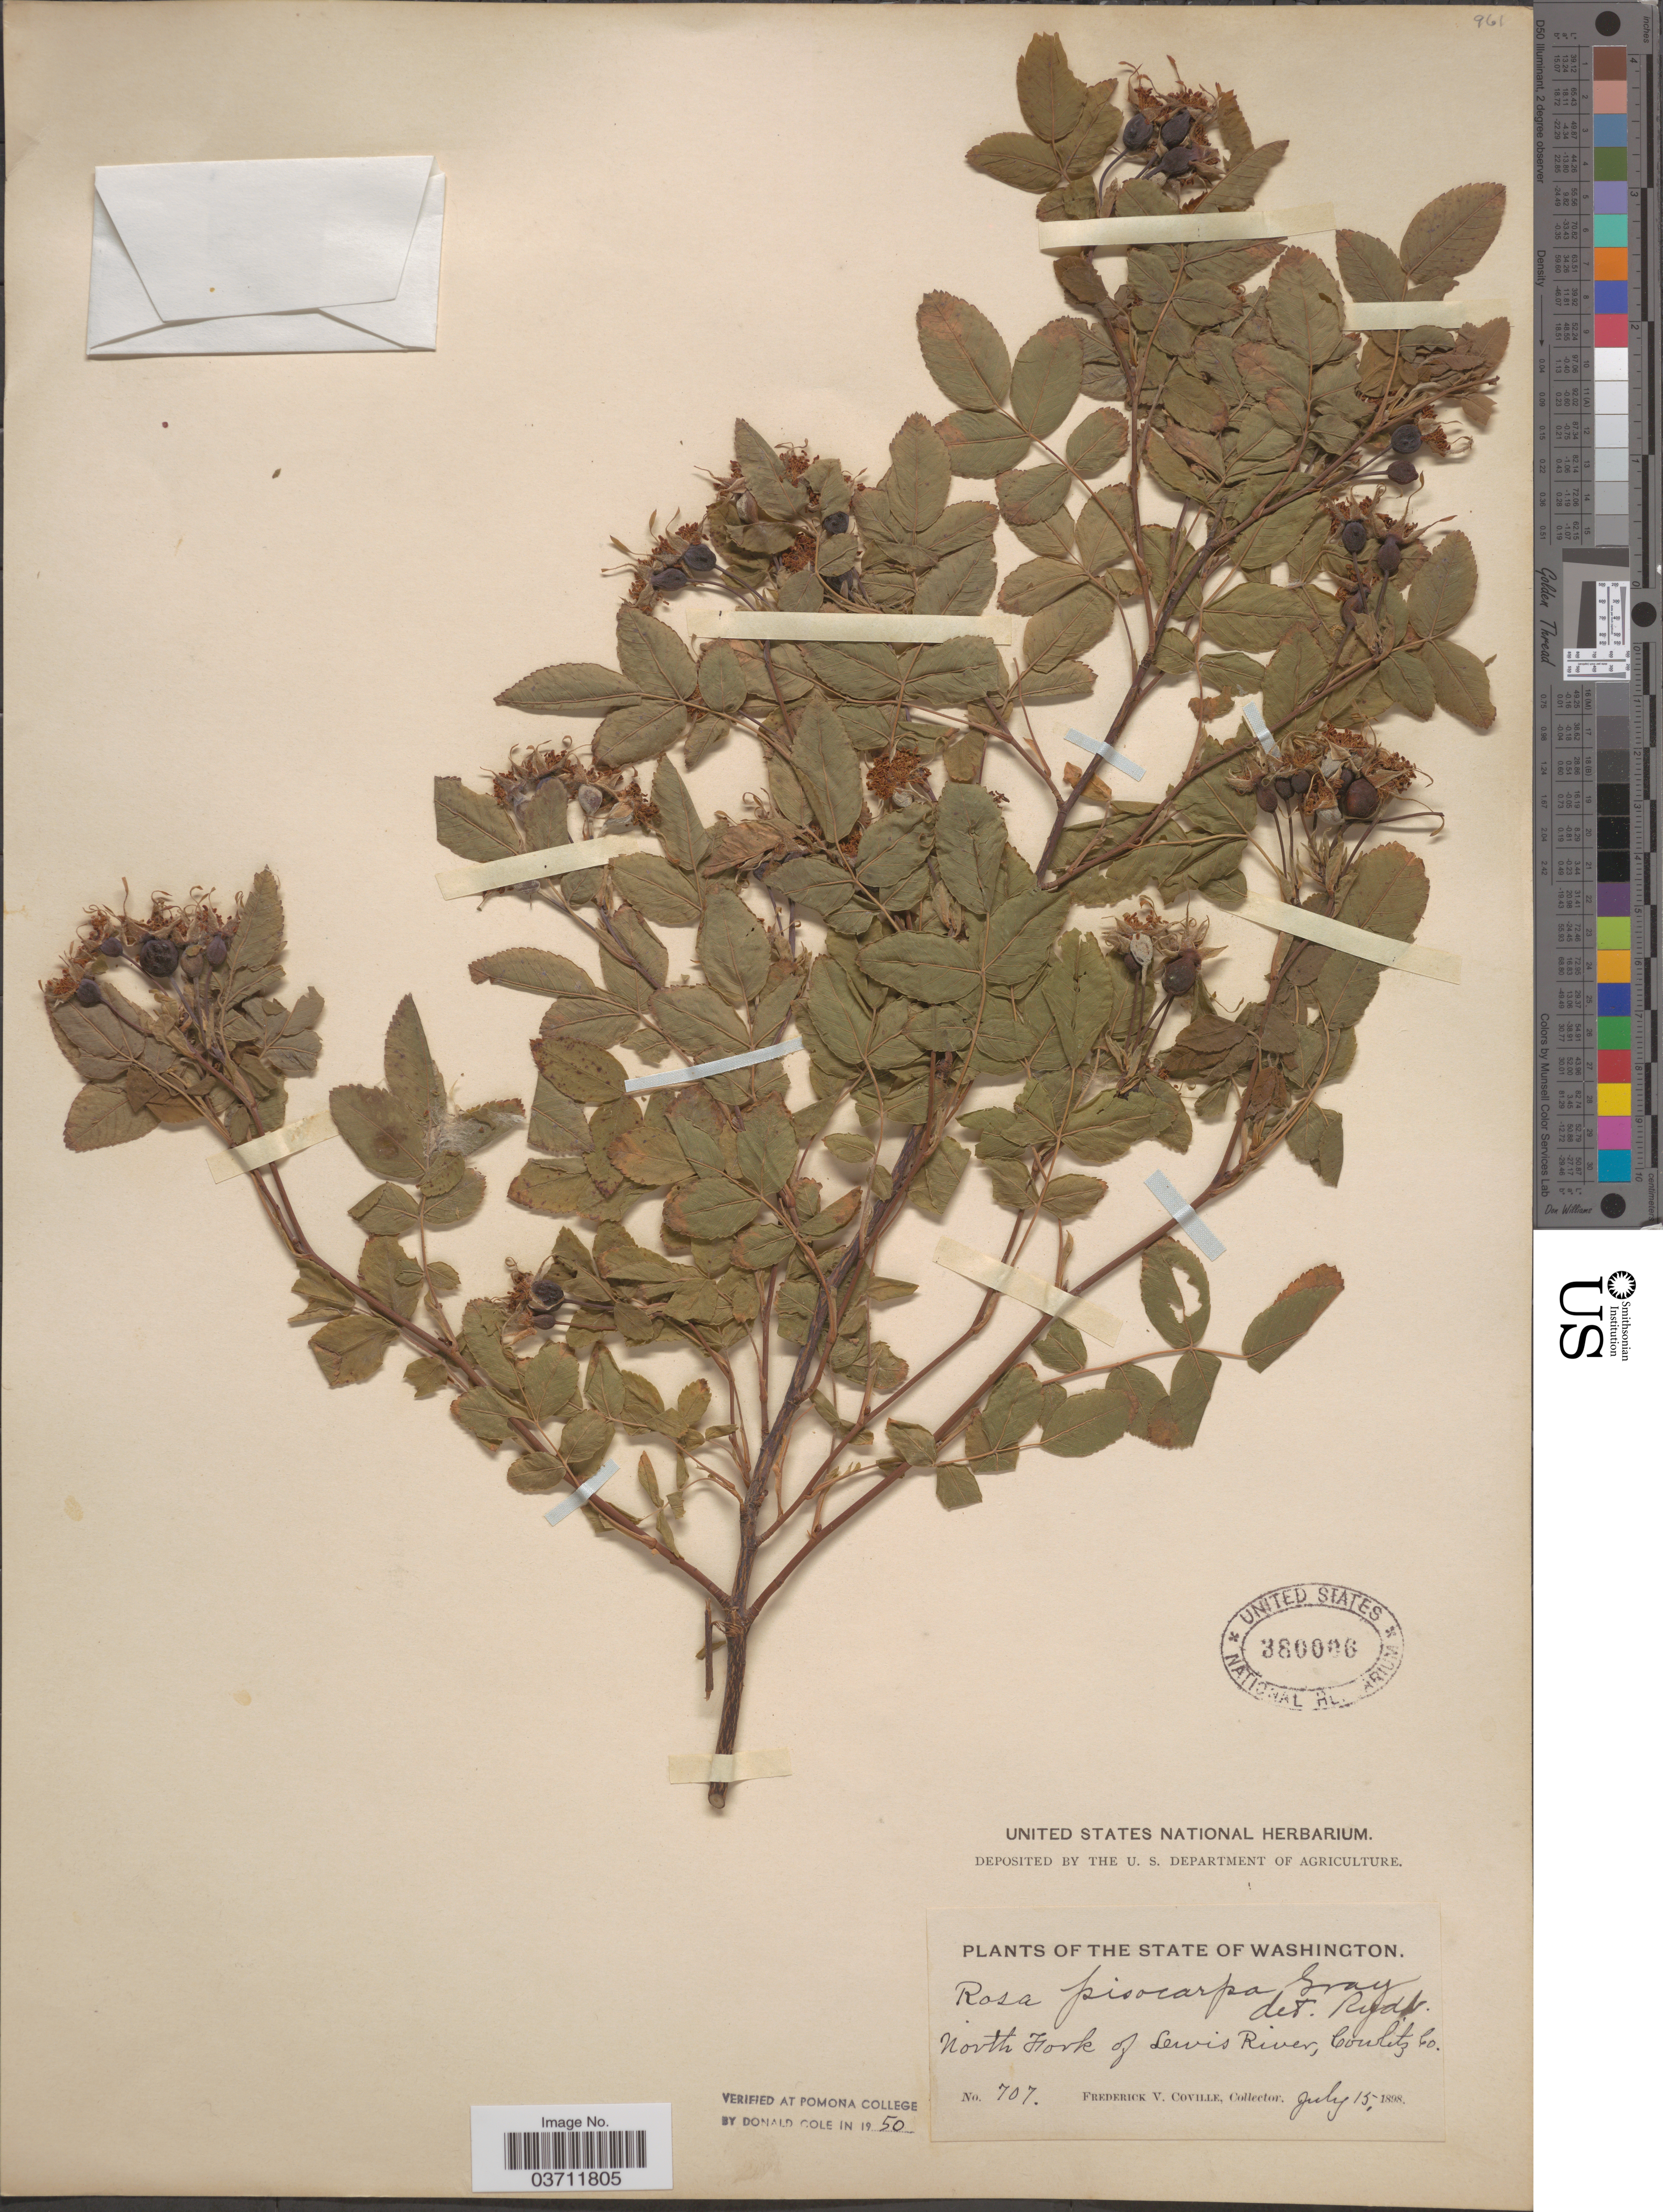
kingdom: Plantae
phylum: Tracheophyta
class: Magnoliopsida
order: Rosales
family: Rosaceae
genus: Rosa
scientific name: Rosa pisocarpa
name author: A. Gray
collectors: F. V. Coville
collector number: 707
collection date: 1898-07-15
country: United States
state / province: Washington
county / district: Cowlitz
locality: North Fork of Lewis River, Cowlitz Co.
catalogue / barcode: US 380006